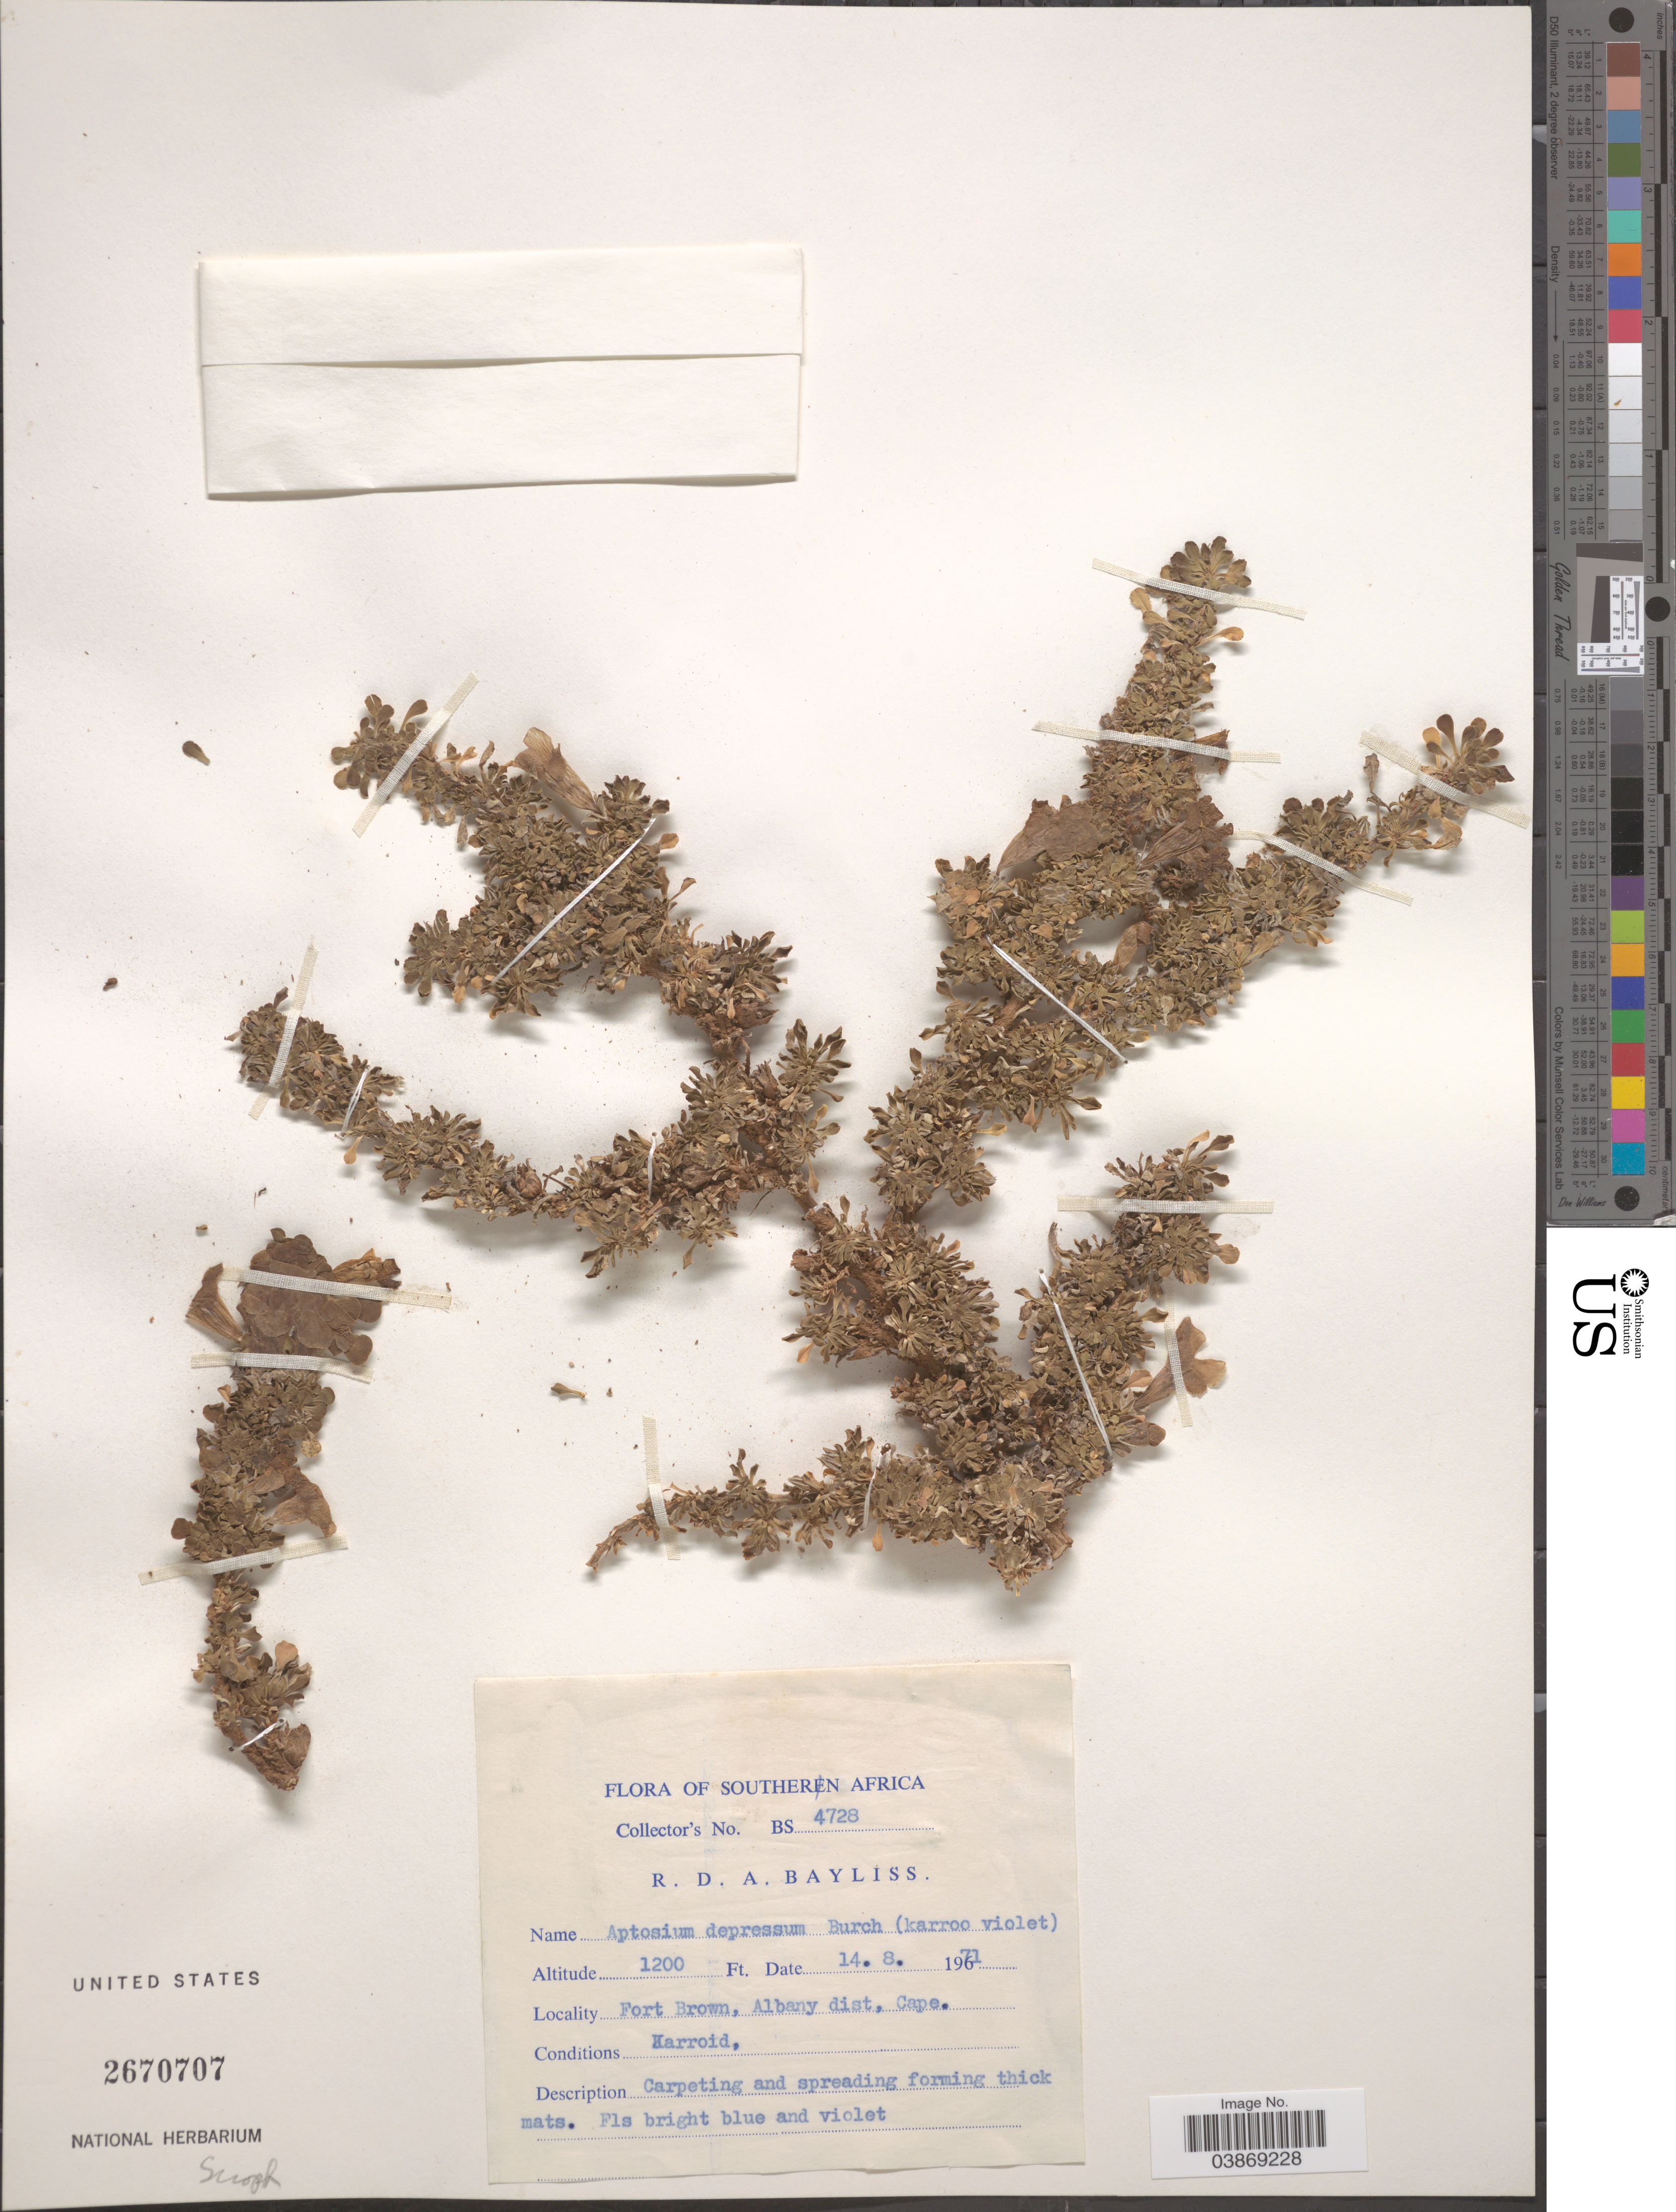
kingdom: Plantae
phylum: Tracheophyta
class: Magnoliopsida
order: Lamiales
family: Scrophulariaceae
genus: Aptosimum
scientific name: Aptosimum depressum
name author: Burch. ex Benth.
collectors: R. Bayliss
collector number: BS 4728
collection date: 1971-08-14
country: South Africa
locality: Southern Africa. Fort Brown, Albany dist, Cape.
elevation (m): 366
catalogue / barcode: US 2670707